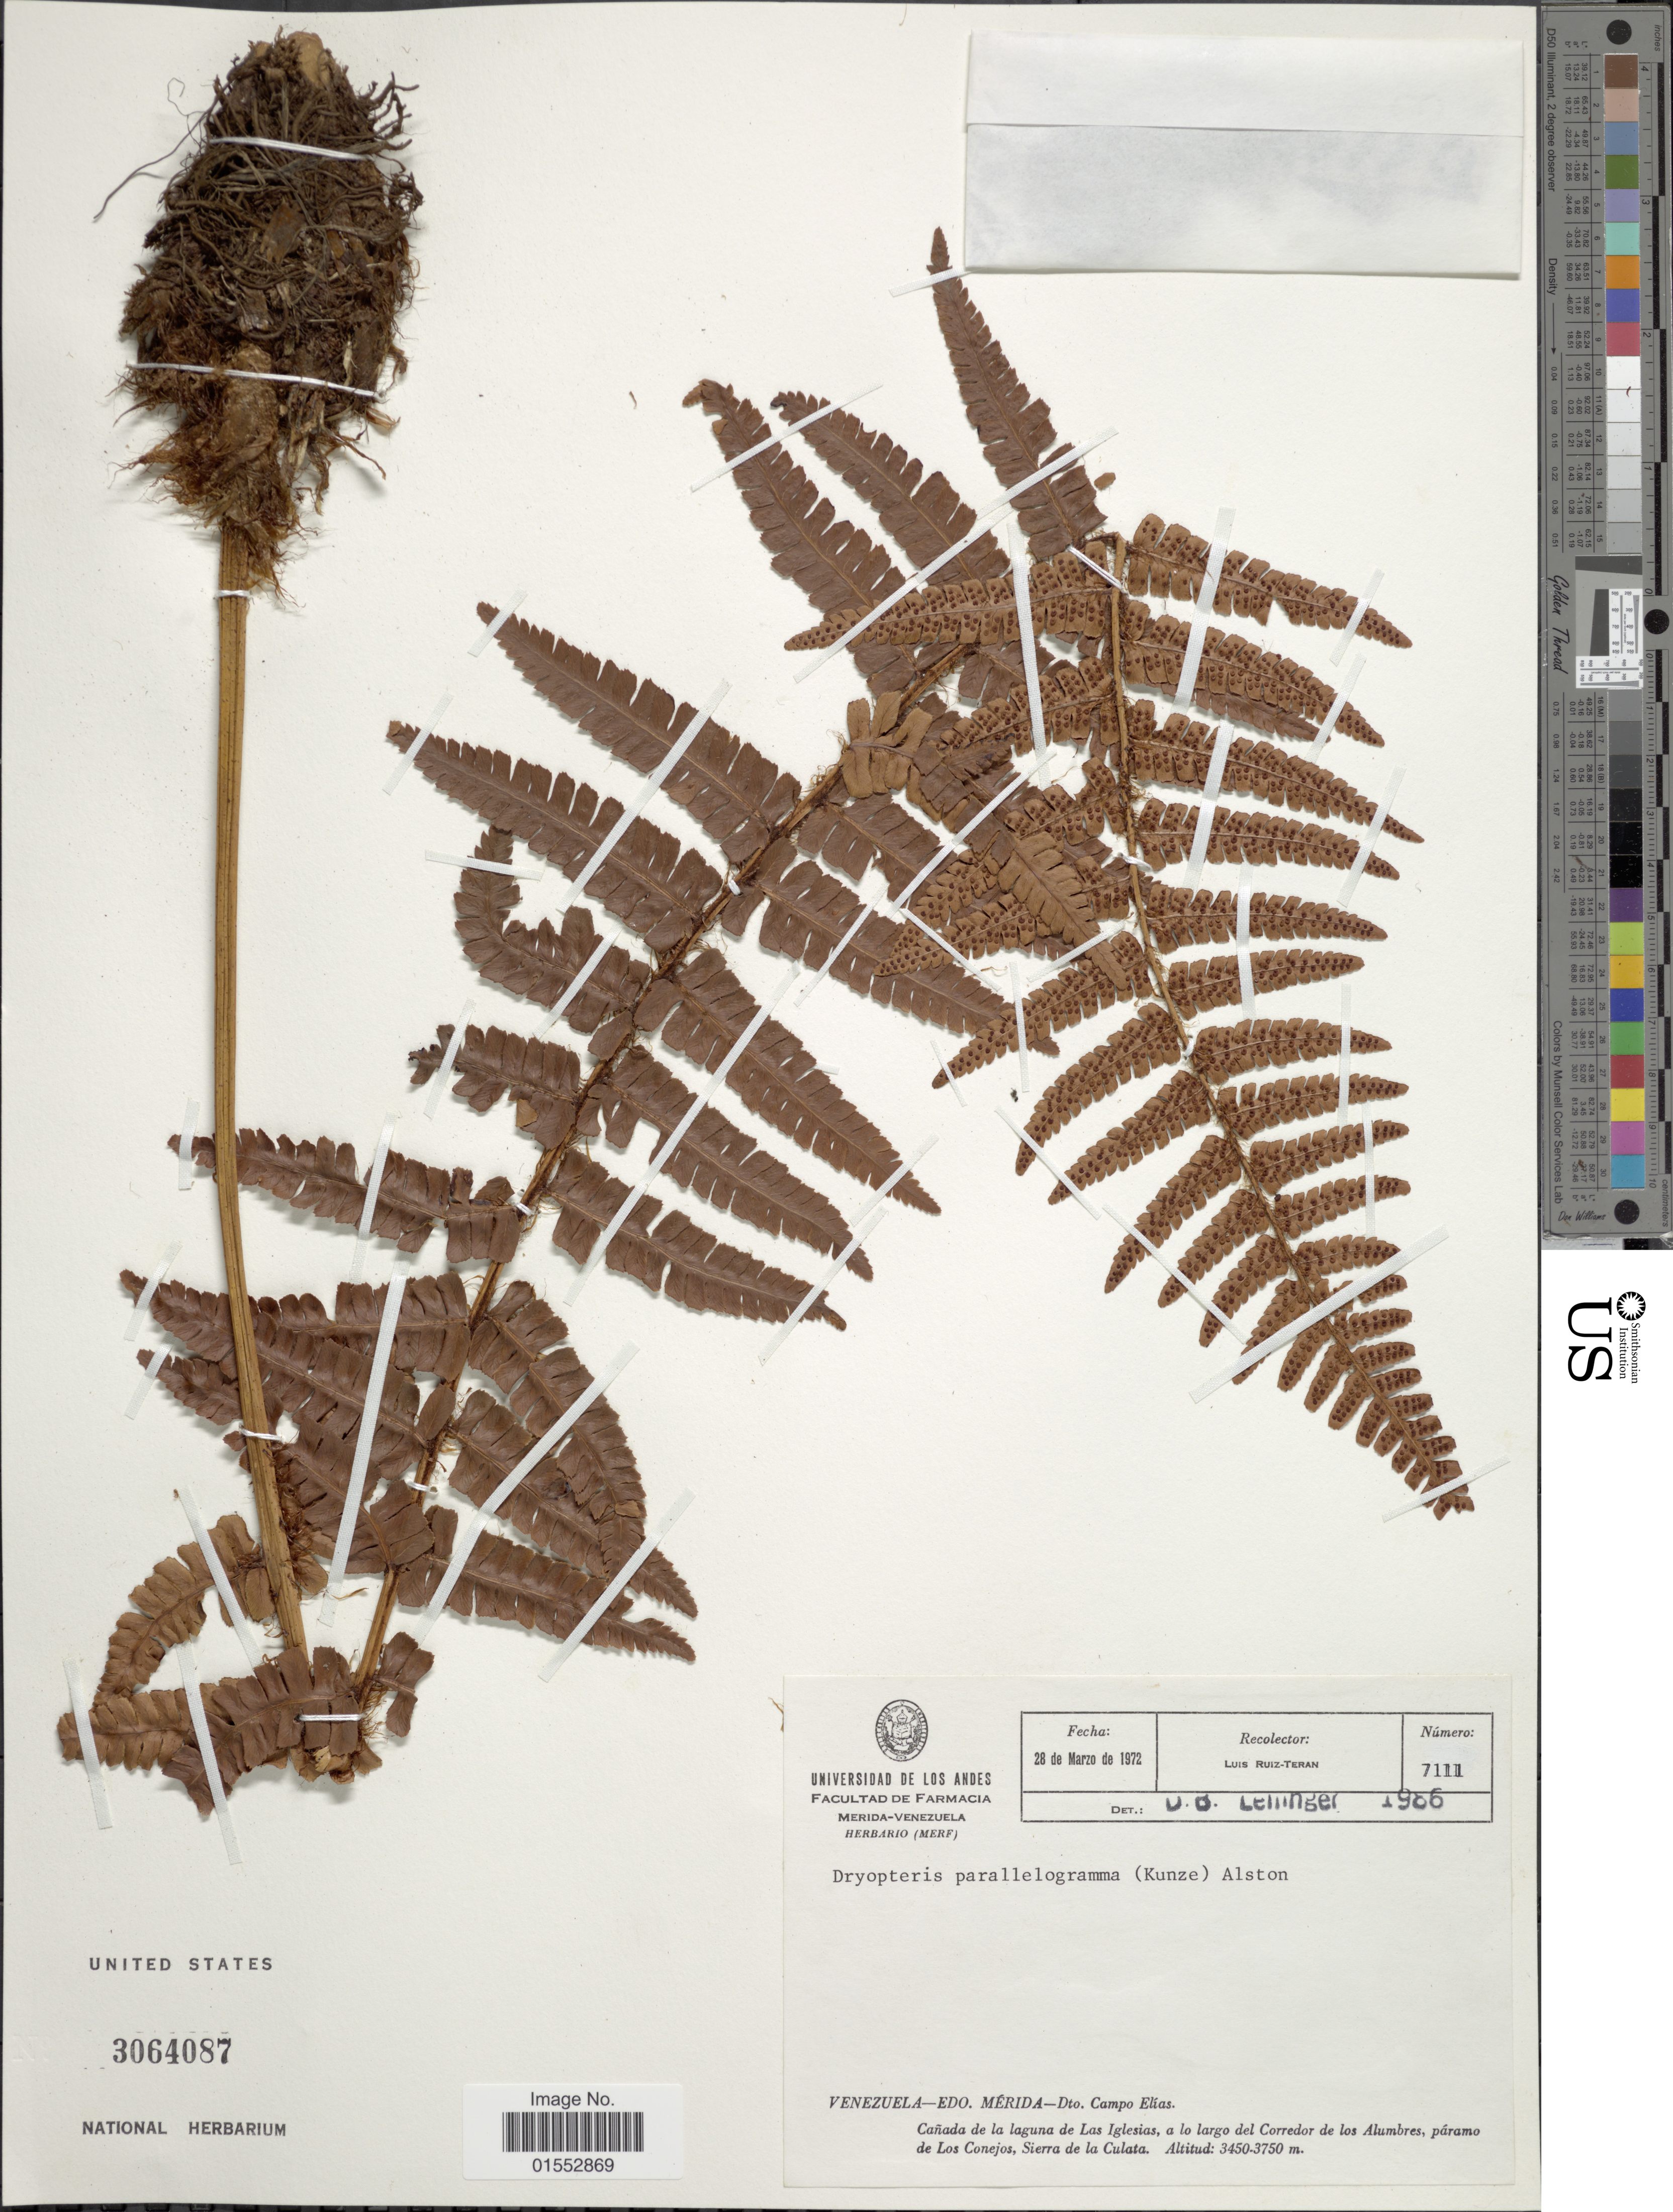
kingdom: Plantae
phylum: Tracheophyta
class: Polypodiopsida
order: Polypodiales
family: Dryopteridaceae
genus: Dryopteris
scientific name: Dryopteris wallichiana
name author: (Spreng.) Hyl.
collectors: L. E. Ruíz-Terán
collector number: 7111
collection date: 1972-03-28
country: Venezuela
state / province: Mérida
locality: Edo. Merida, Dto. Campo Elias. Canada de la laguna de Las Iglesia a lo largo del Corredor de los Alumbres, paramo de Los Conejos, Sierra de la Culata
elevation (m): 3450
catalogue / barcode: US 3064087